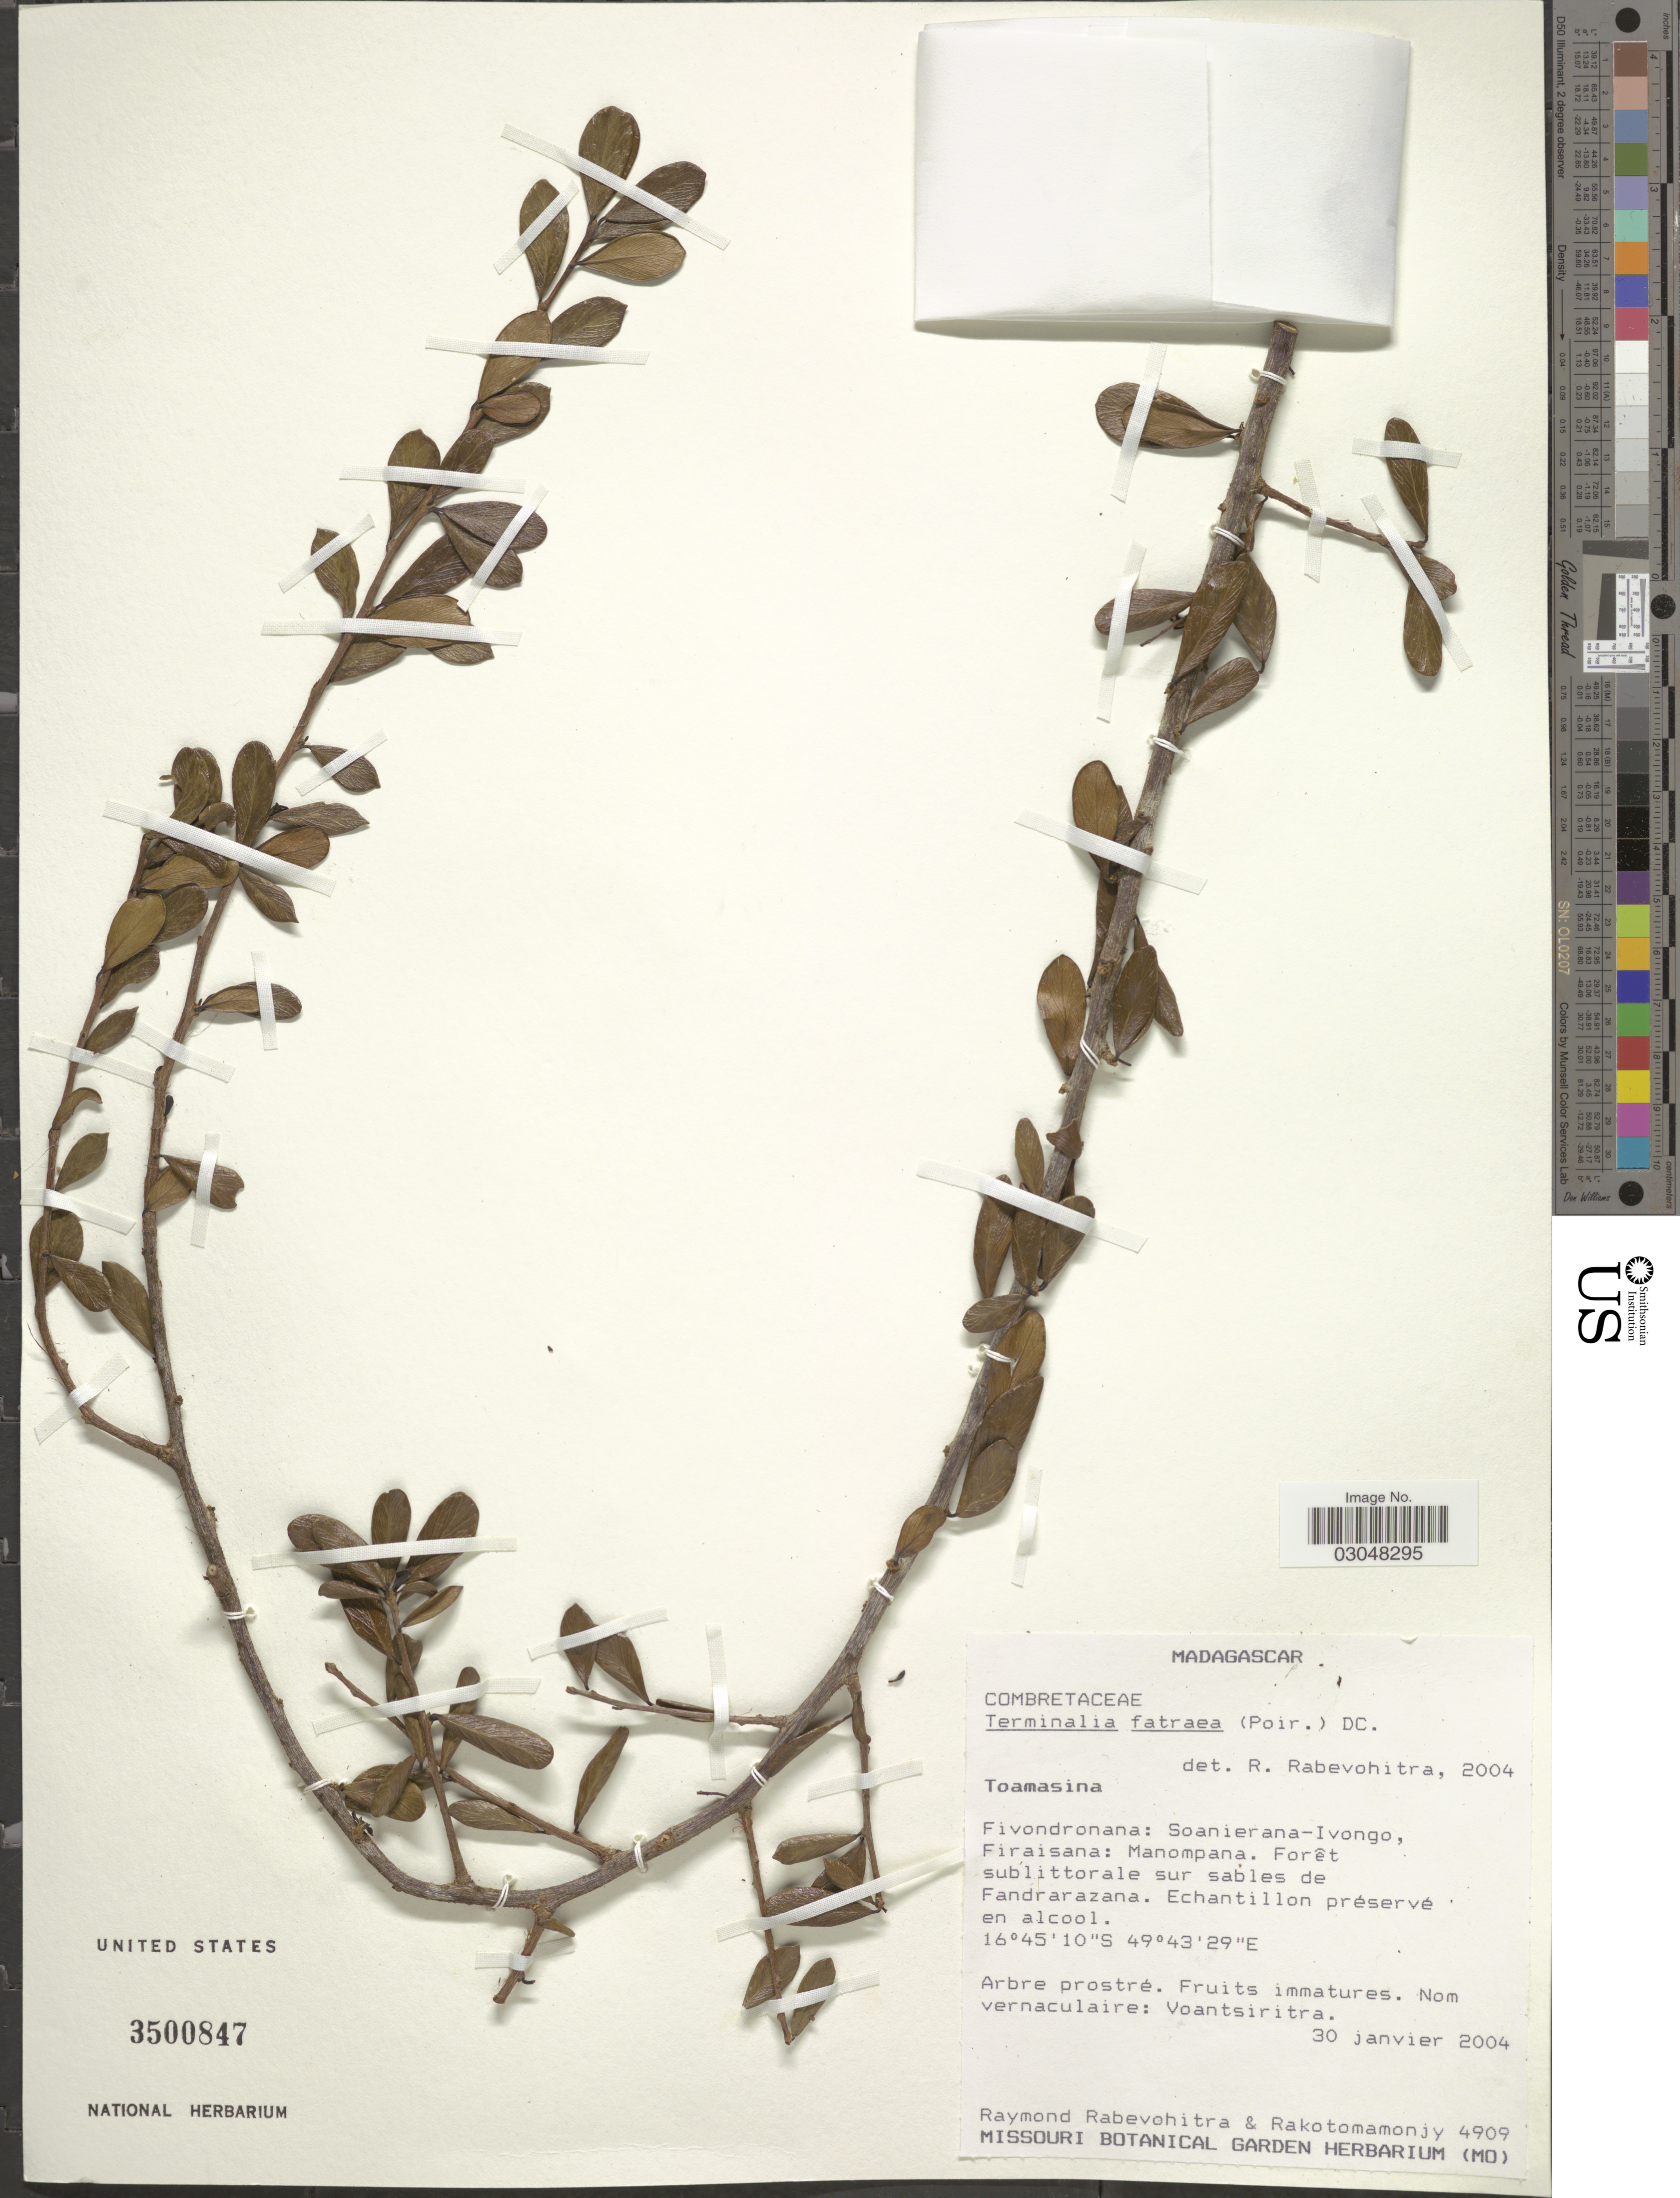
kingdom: Plantae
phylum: Tracheophyta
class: Magnoliopsida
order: Myrtales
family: Combretaceae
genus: Terminalia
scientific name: Terminalia fatraea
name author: (Poir.) DC.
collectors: R. Rabevohitra & Rakotomamonjy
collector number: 4909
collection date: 2004-01-30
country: Madagascar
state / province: Analanjirofo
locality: Fivondronana: Soanierana-Ivongo, Firaisana: Manompana. Forêt sublittorale sur sables de Fandrarazana.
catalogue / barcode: US 3500847